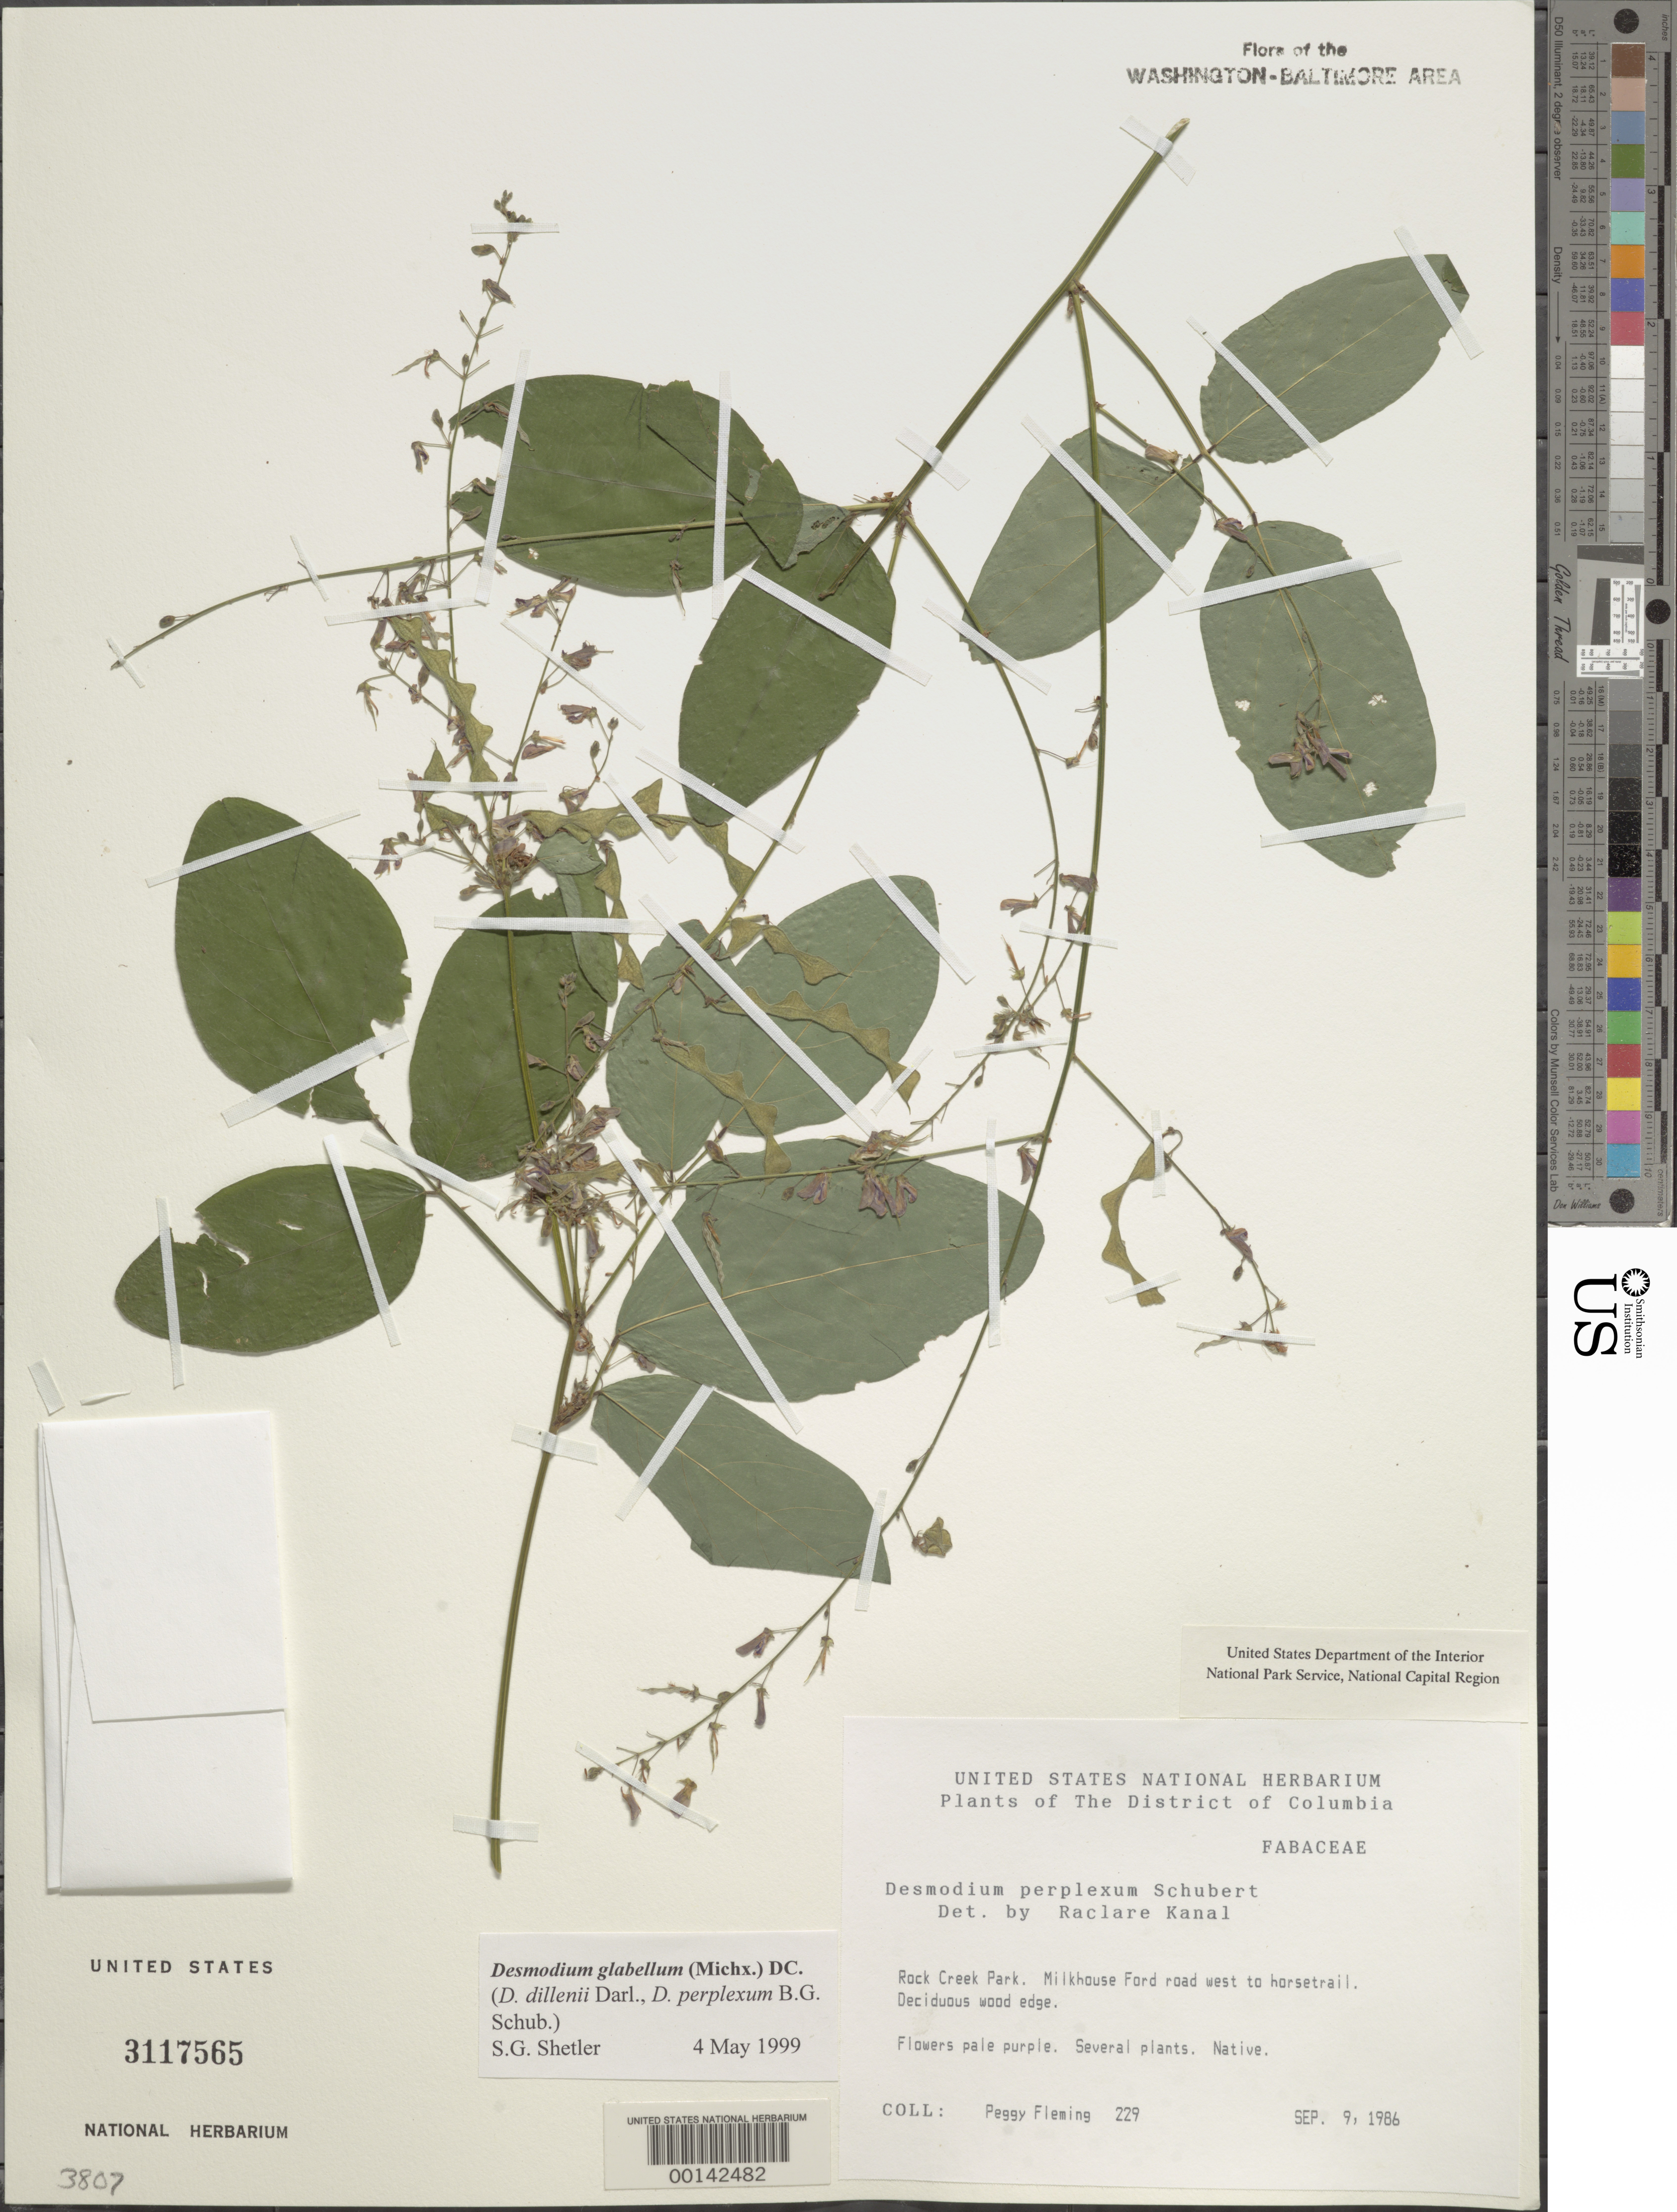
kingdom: Plantae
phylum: Tracheophyta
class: Magnoliopsida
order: Fabales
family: Fabaceae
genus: Desmodium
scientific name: Desmodium perplexum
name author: B.G. Schub.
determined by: Kanal, R.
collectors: P. Fleming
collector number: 229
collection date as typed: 09 Sep 1986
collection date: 1986-09-09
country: United States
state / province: District of Columbia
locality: Rock Creek Park. Milkhouse Ford road west to horsetrail. Rock Creek Park and vicinity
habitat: Deciduous wood edge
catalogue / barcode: US 3117565